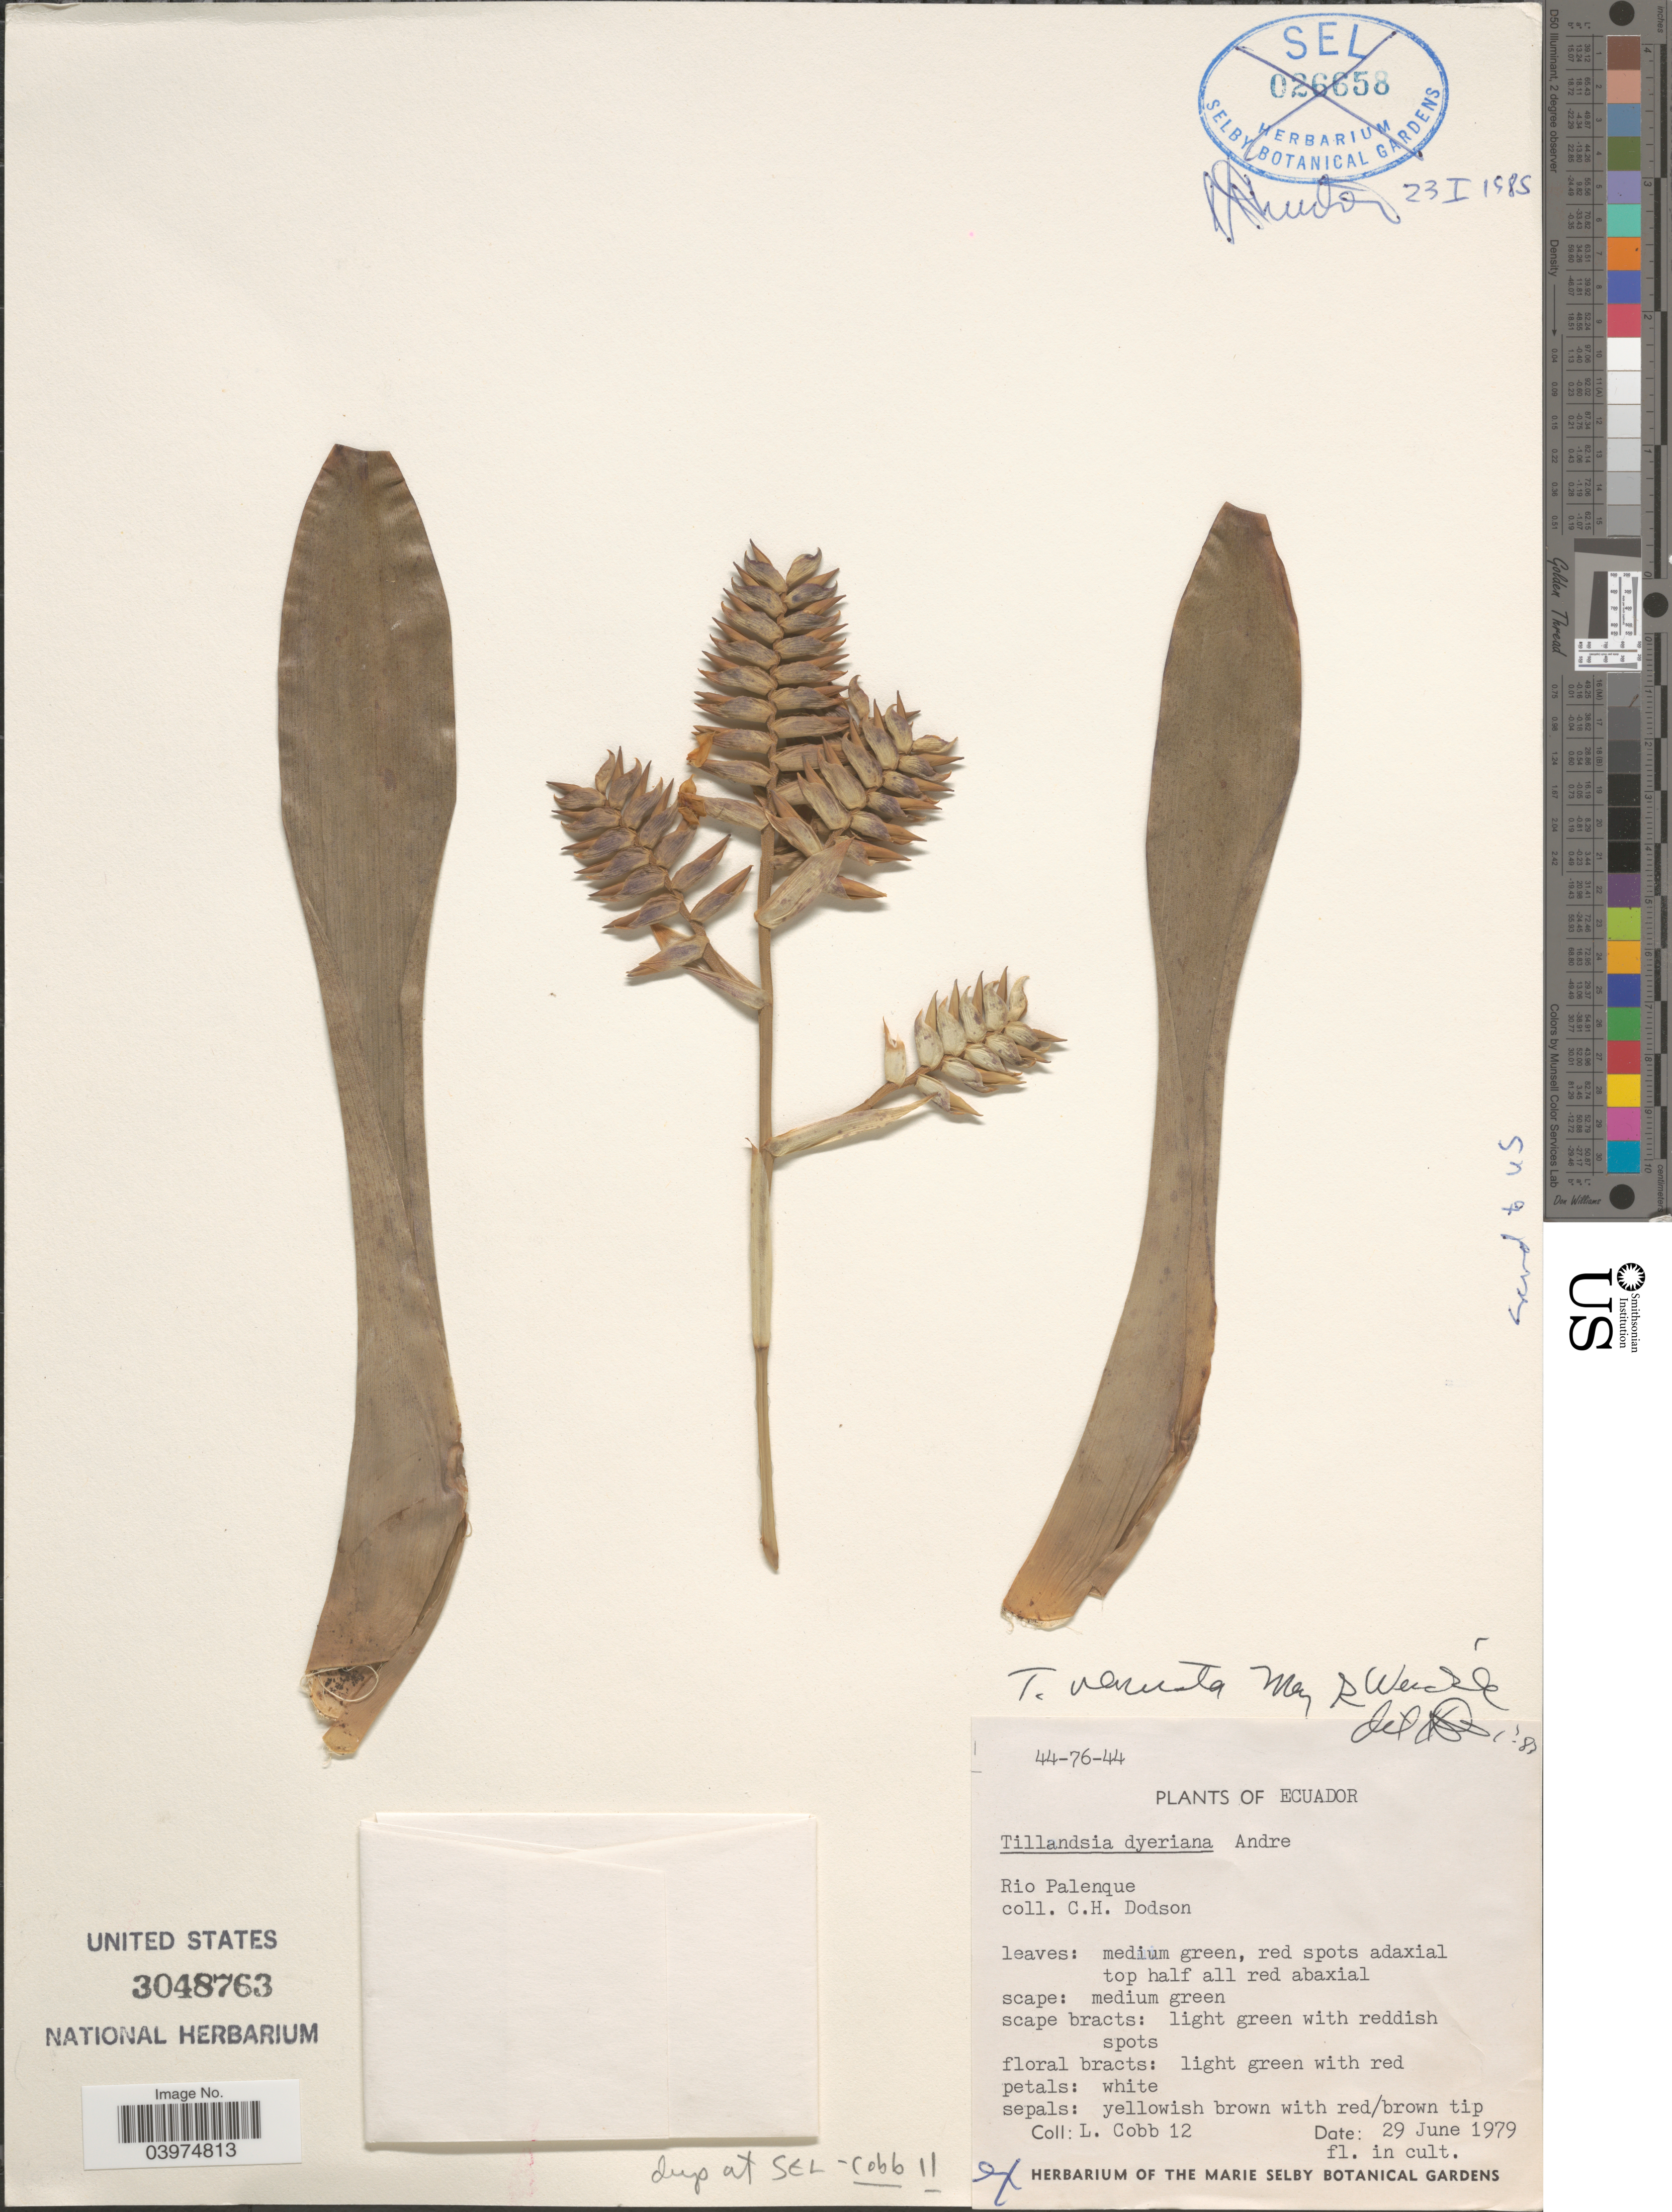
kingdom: Plantae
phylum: Tracheophyta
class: Liliopsida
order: Poales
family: Bromeliaceae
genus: Tillandsia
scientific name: Tillandsia venusta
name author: Mez & Wercklé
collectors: L. Cobb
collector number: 12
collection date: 1979-06-29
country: Ecuador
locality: Rio Palenque.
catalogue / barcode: US 3048763